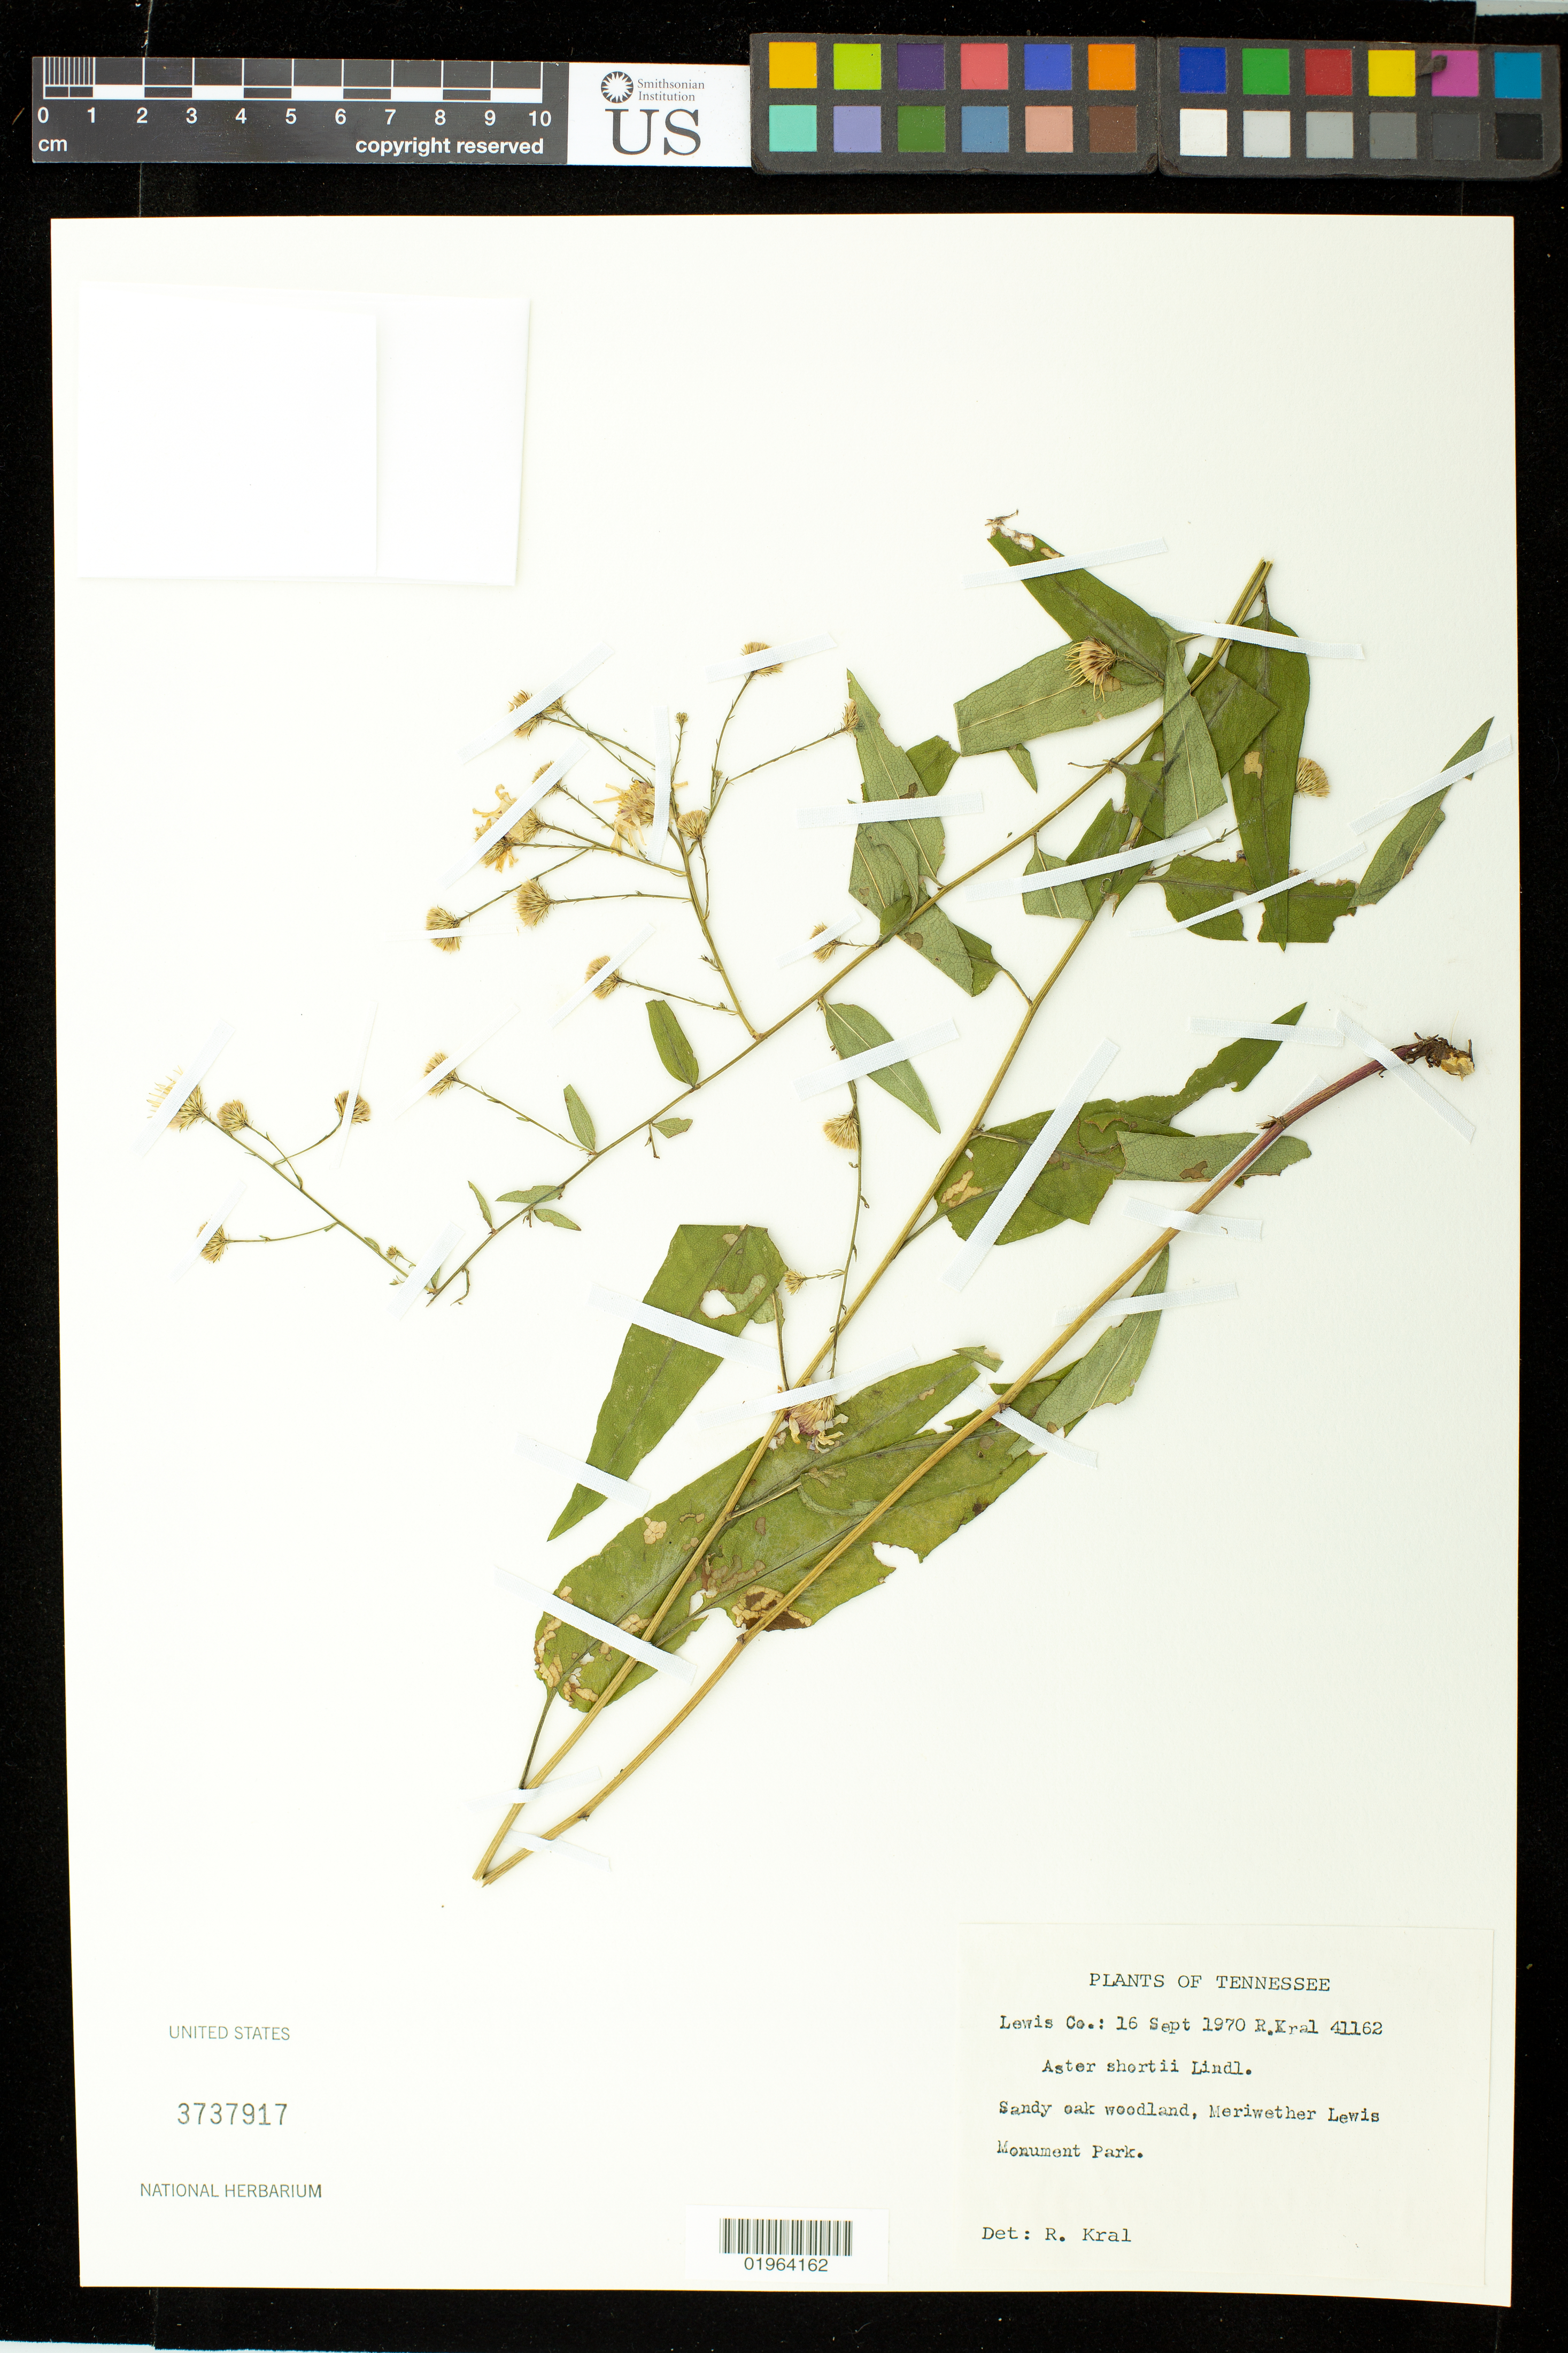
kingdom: Plantae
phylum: Tracheophyta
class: Magnoliopsida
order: Asterales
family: Asteraceae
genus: Symphyotrichum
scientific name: Symphyotrichum shortii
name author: (Lindl.) G.L. Nesom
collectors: R. Kral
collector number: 41162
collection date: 1970-09-16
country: United States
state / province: Tennessee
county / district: Lewis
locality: Meriwether Lewis Monument Park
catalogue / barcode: US 3737917